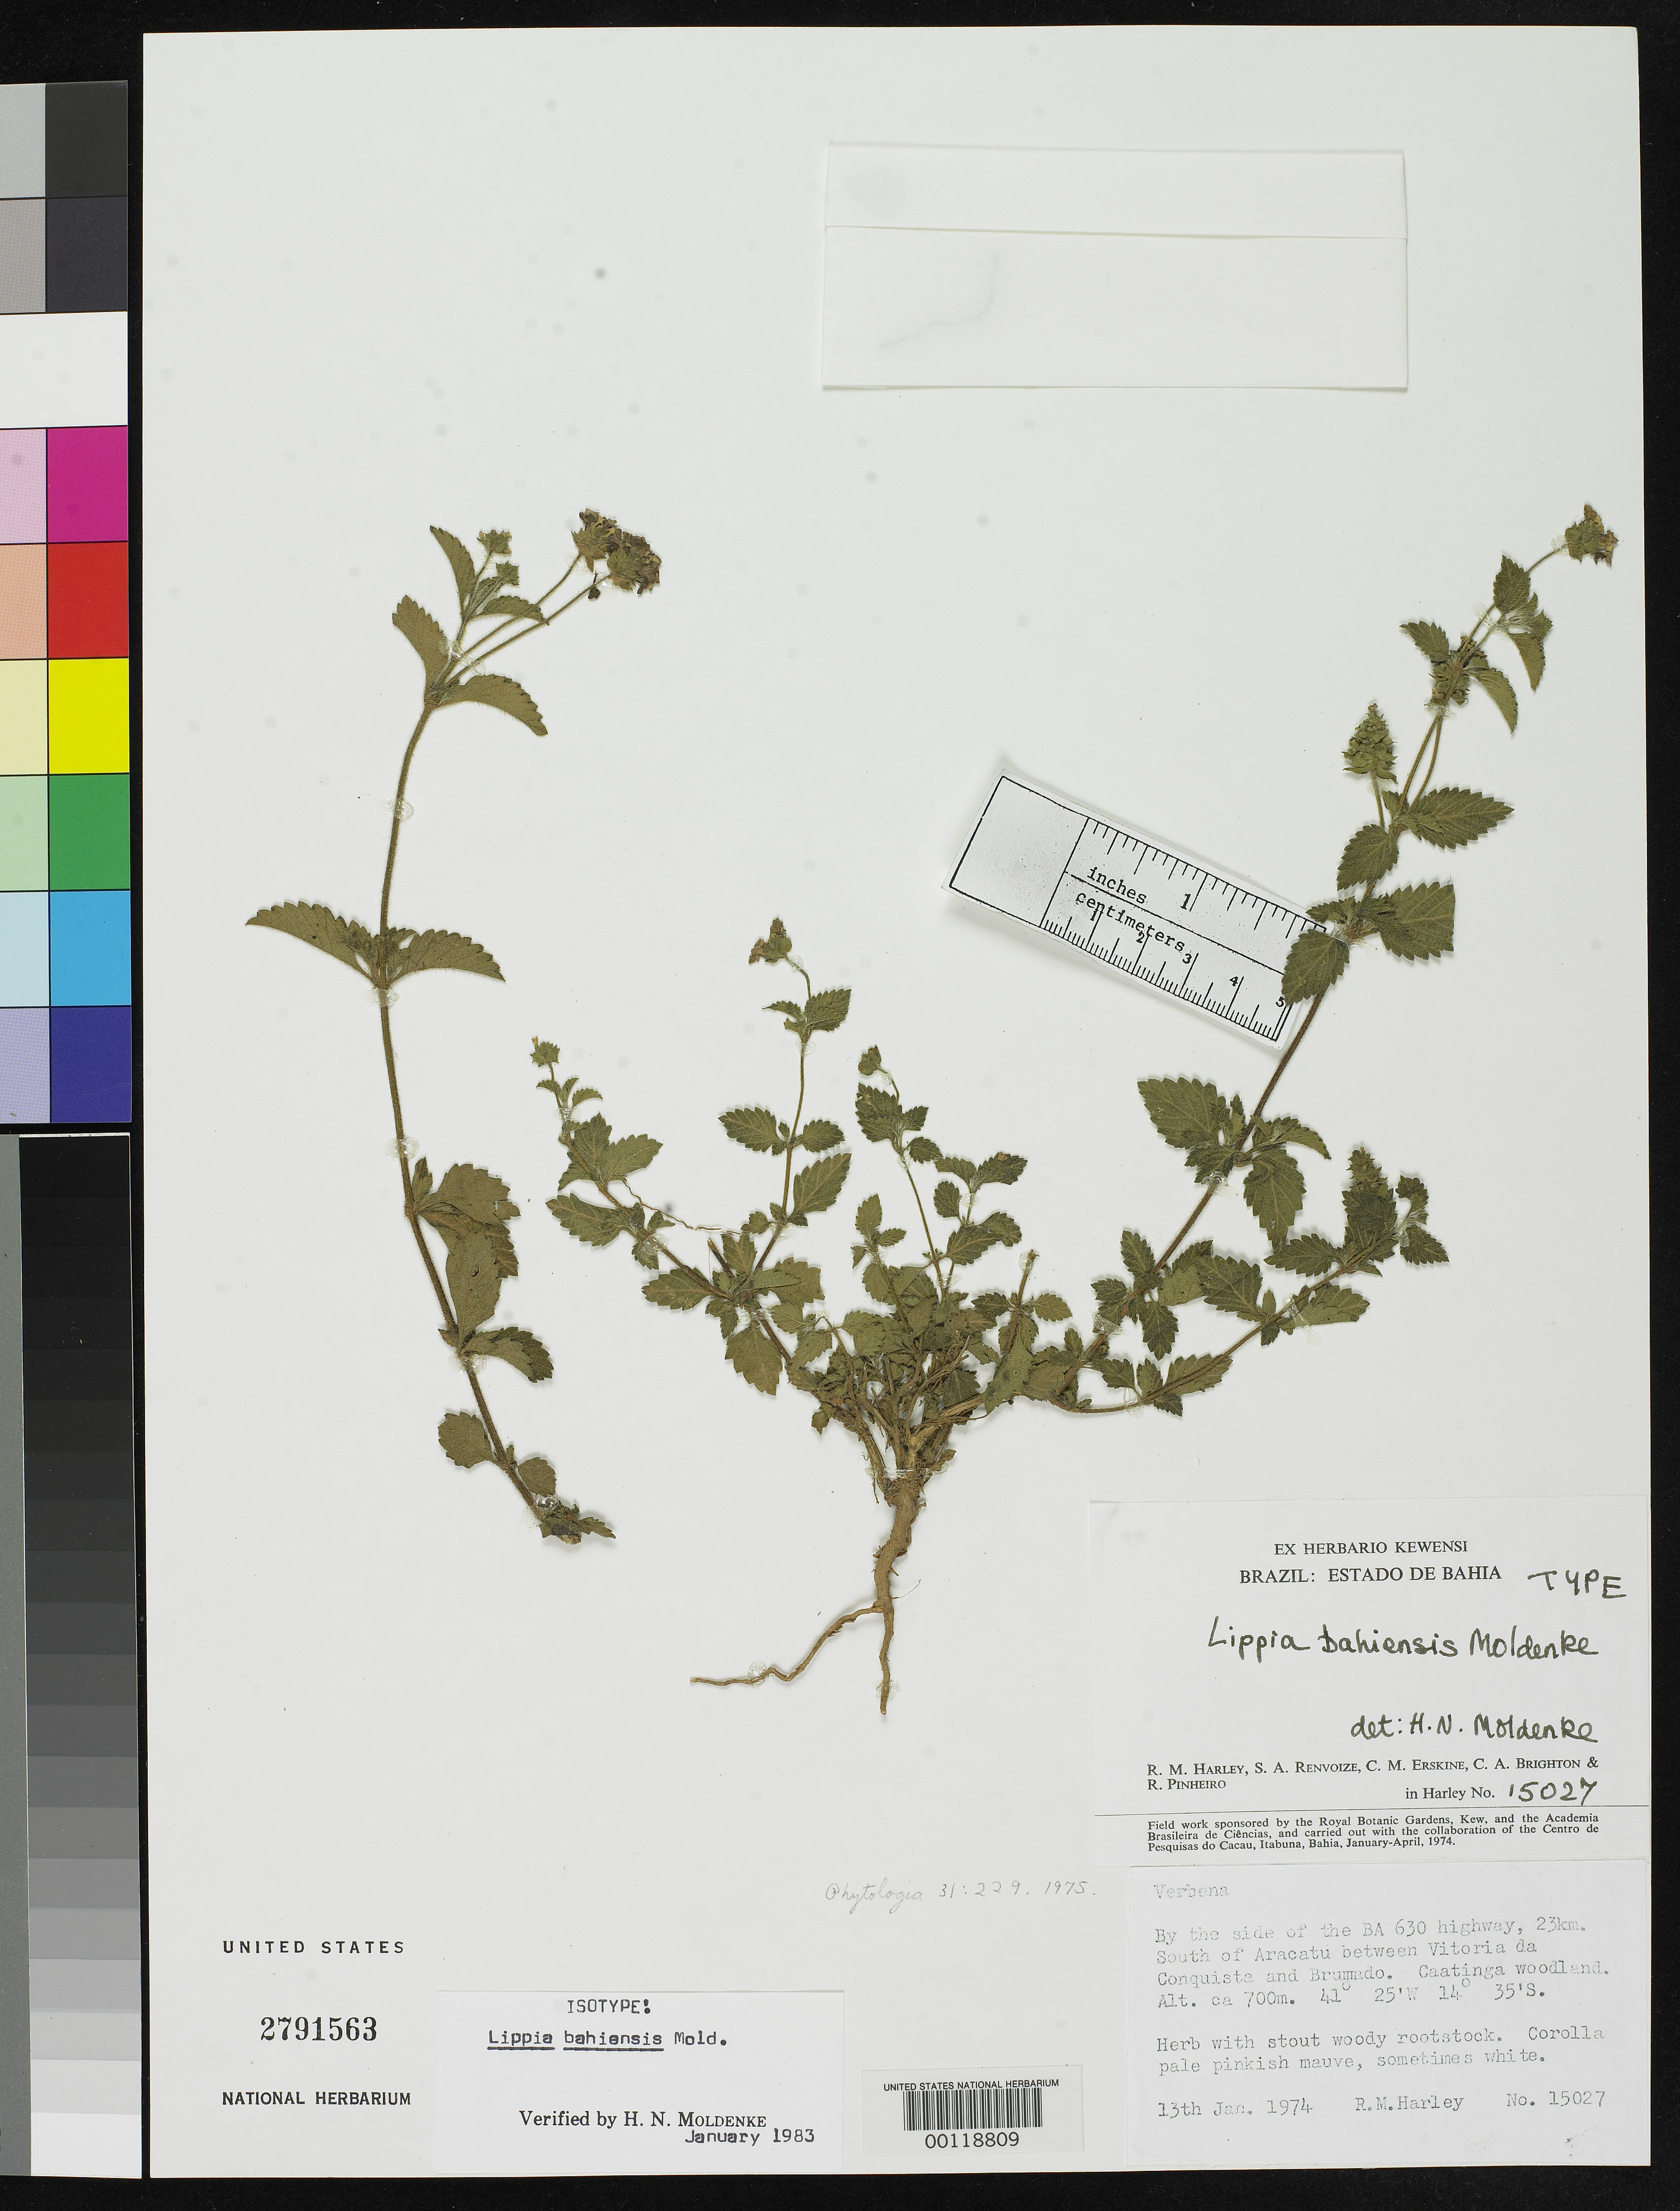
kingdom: Plantae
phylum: Tracheophyta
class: Magnoliopsida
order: Lamiales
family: Verbenaceae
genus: Lippia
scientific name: Lippia bahiensis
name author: Moldenke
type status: Isotype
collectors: R. M. Harley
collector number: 15027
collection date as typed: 13 Jan 1974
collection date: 1974-01-13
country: Brazil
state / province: Bahia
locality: South of Aracatu between Vitoria da Conquista and Brumado.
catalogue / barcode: US 2791563